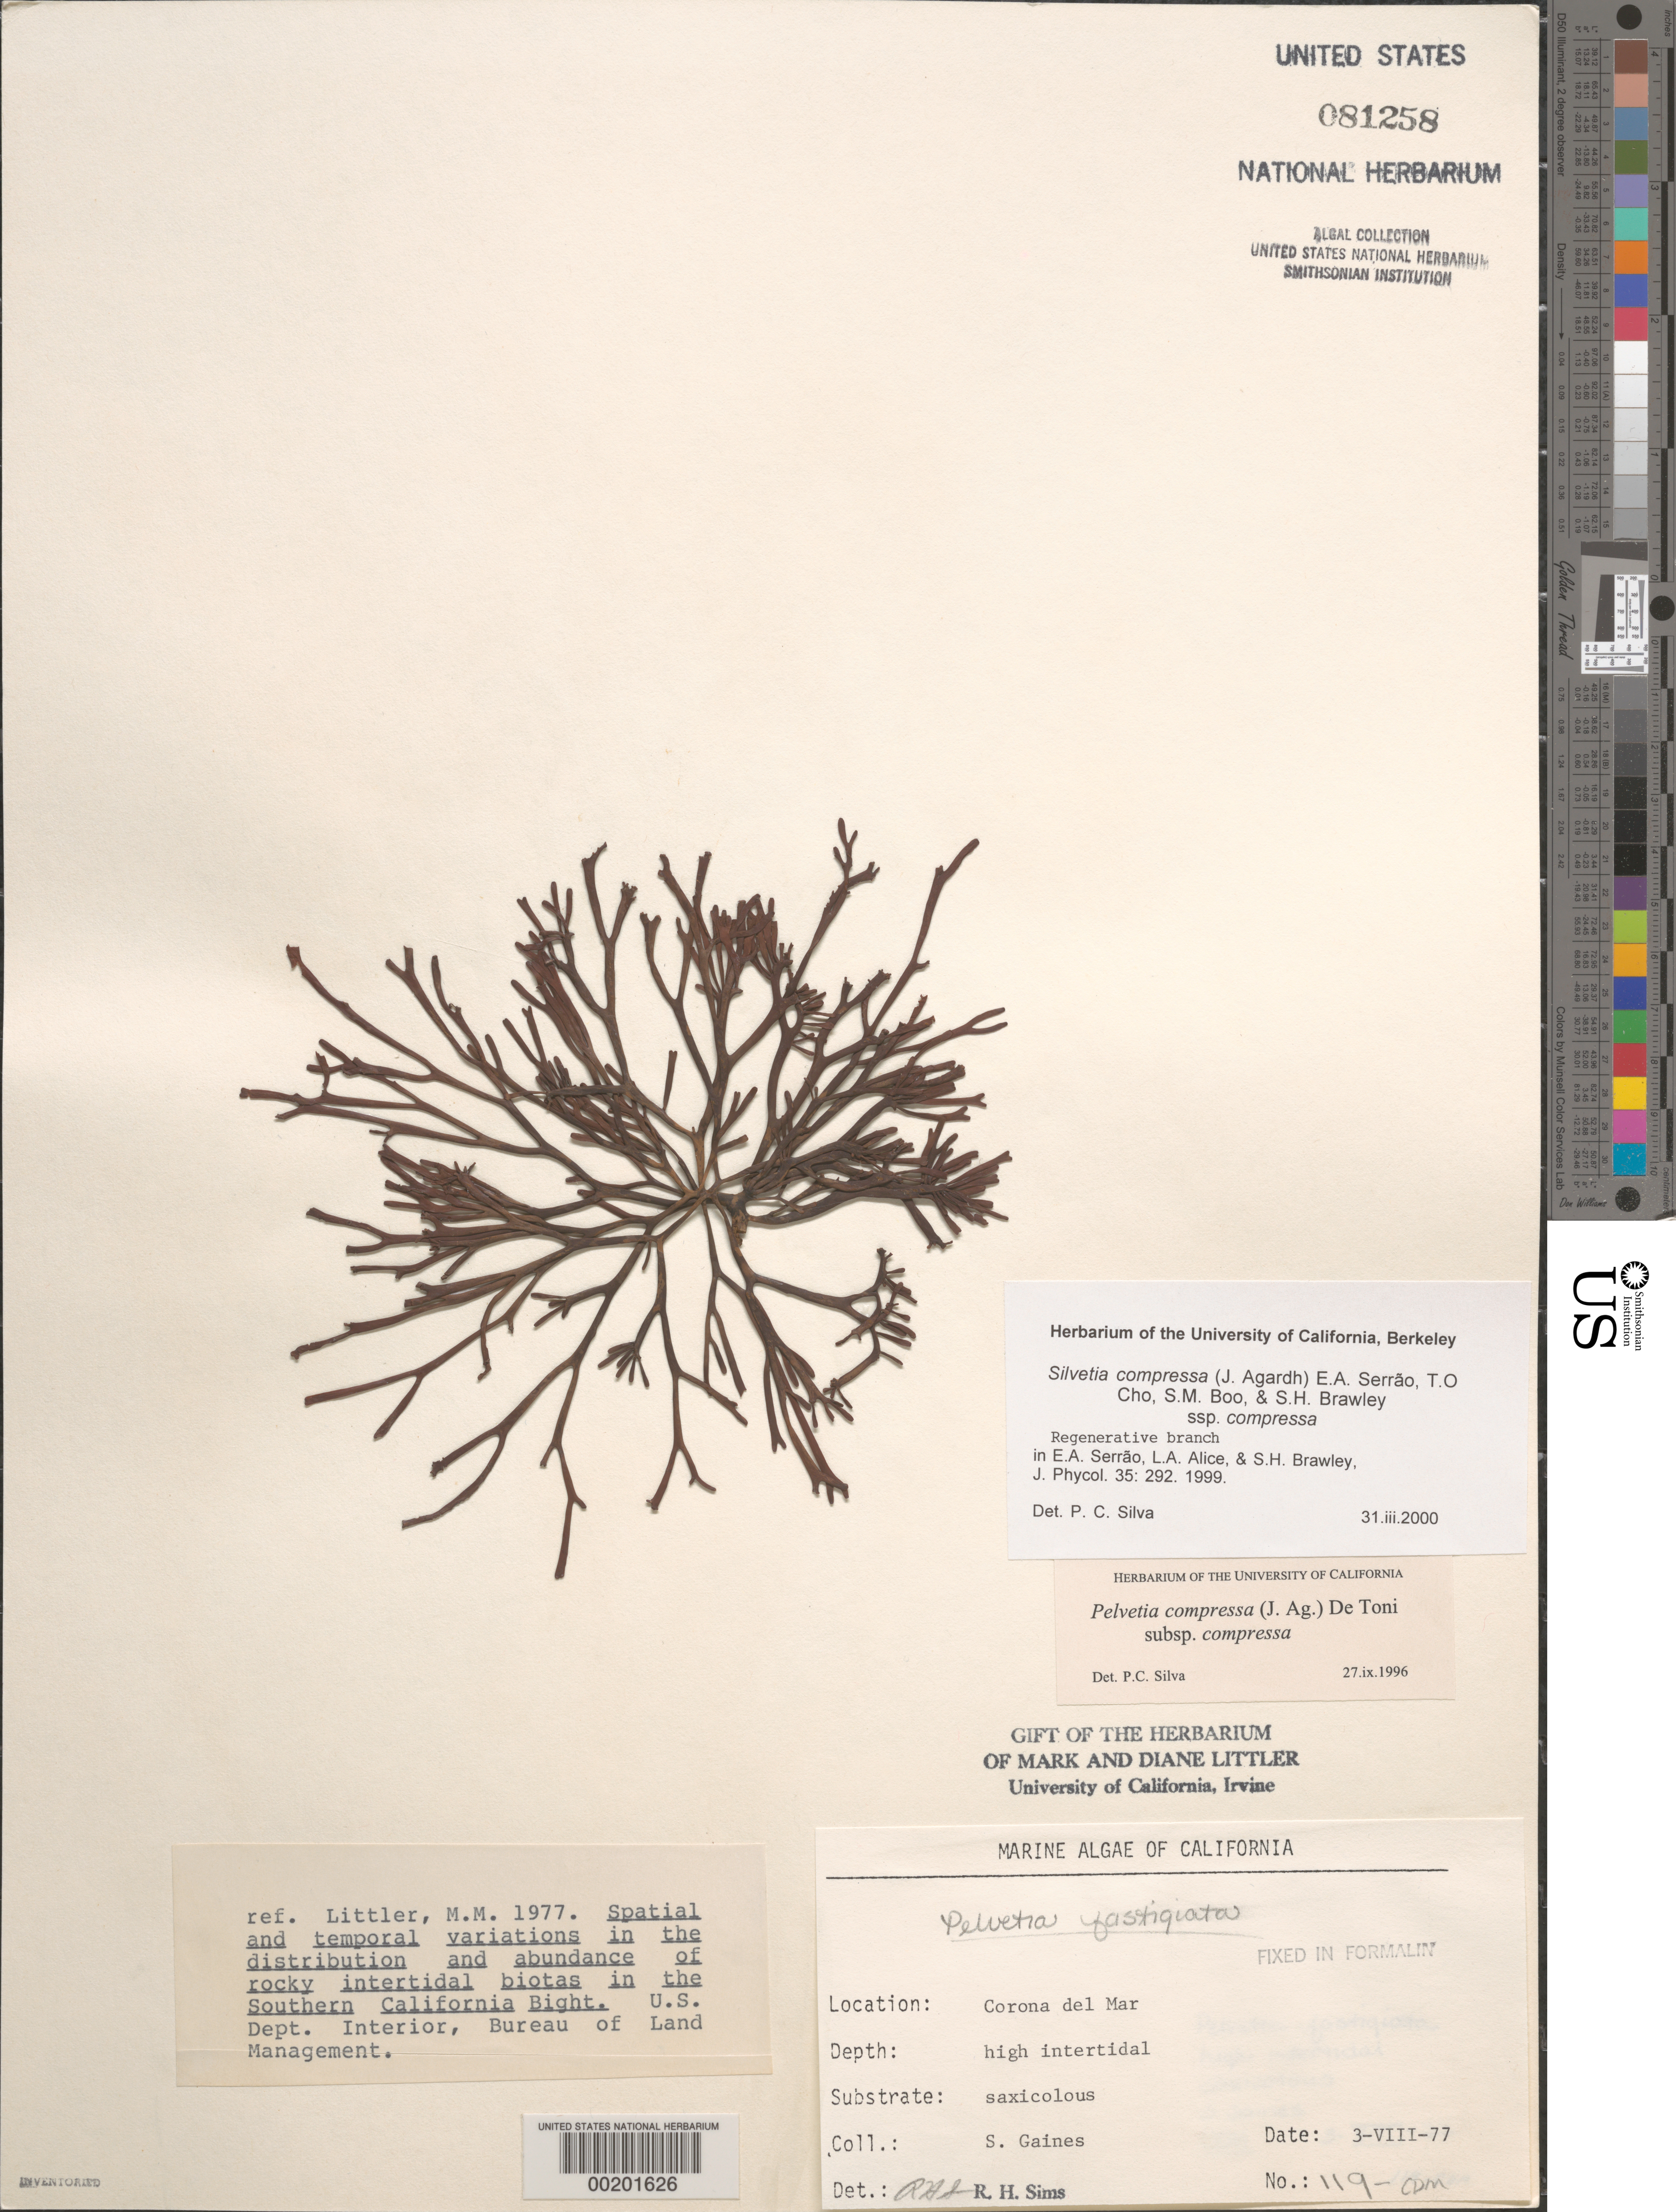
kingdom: Chromista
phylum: Ochrophyta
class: Phaeophyceae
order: Fucales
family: Fucaceae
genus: Silvetia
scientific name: Silvetia compressa subsp. compressa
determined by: Silva, P. C.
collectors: S. Gaines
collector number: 119-CDM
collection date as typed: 03 Aug 1977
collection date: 1977-08-03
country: United States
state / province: California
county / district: Orange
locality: Corona del Mar, mouth of Morning Canyon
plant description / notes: BLM-SOCALBIGHT Rocky Intertidal Survey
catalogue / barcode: US 81258